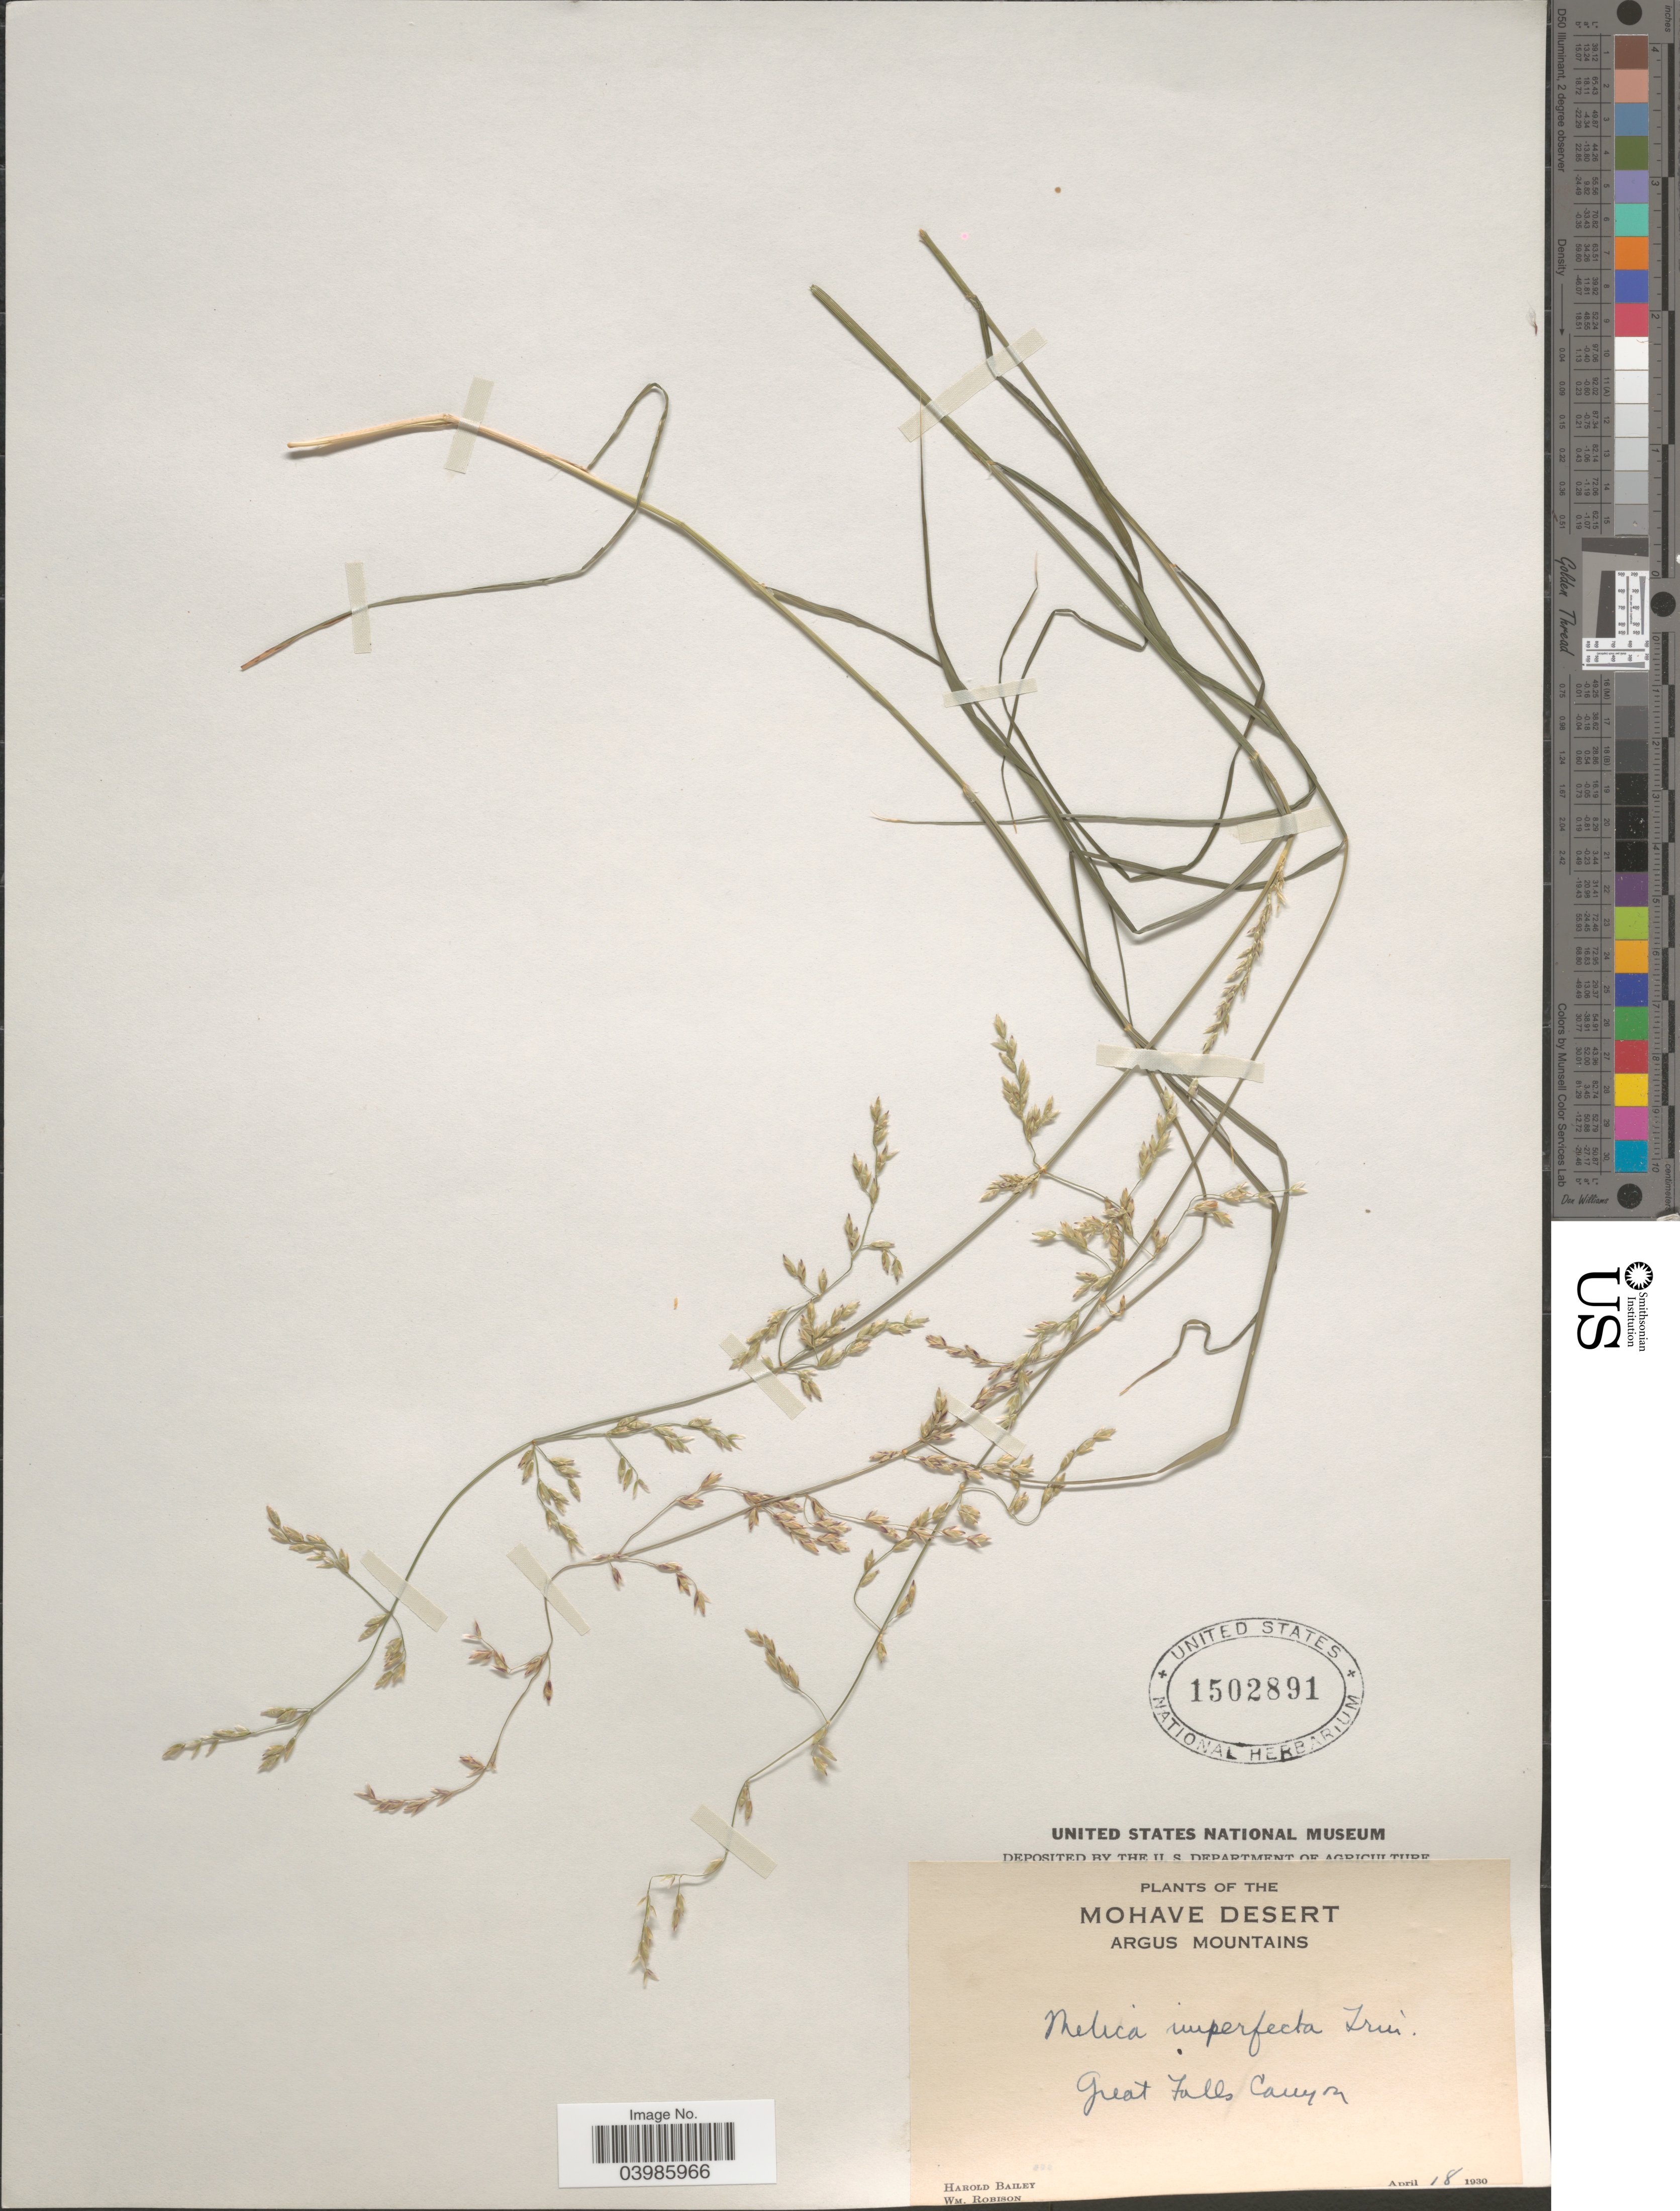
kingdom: Plantae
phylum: Tracheophyta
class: Liliopsida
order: Poales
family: Poaceae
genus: Melica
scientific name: Melica imperfecta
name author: Trin.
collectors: H. Bailey & W. Robison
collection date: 1930-04-18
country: United States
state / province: California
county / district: Kern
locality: The Mohave Desert. Argus Mountains. Great Falls Canyon.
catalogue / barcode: US 1502891